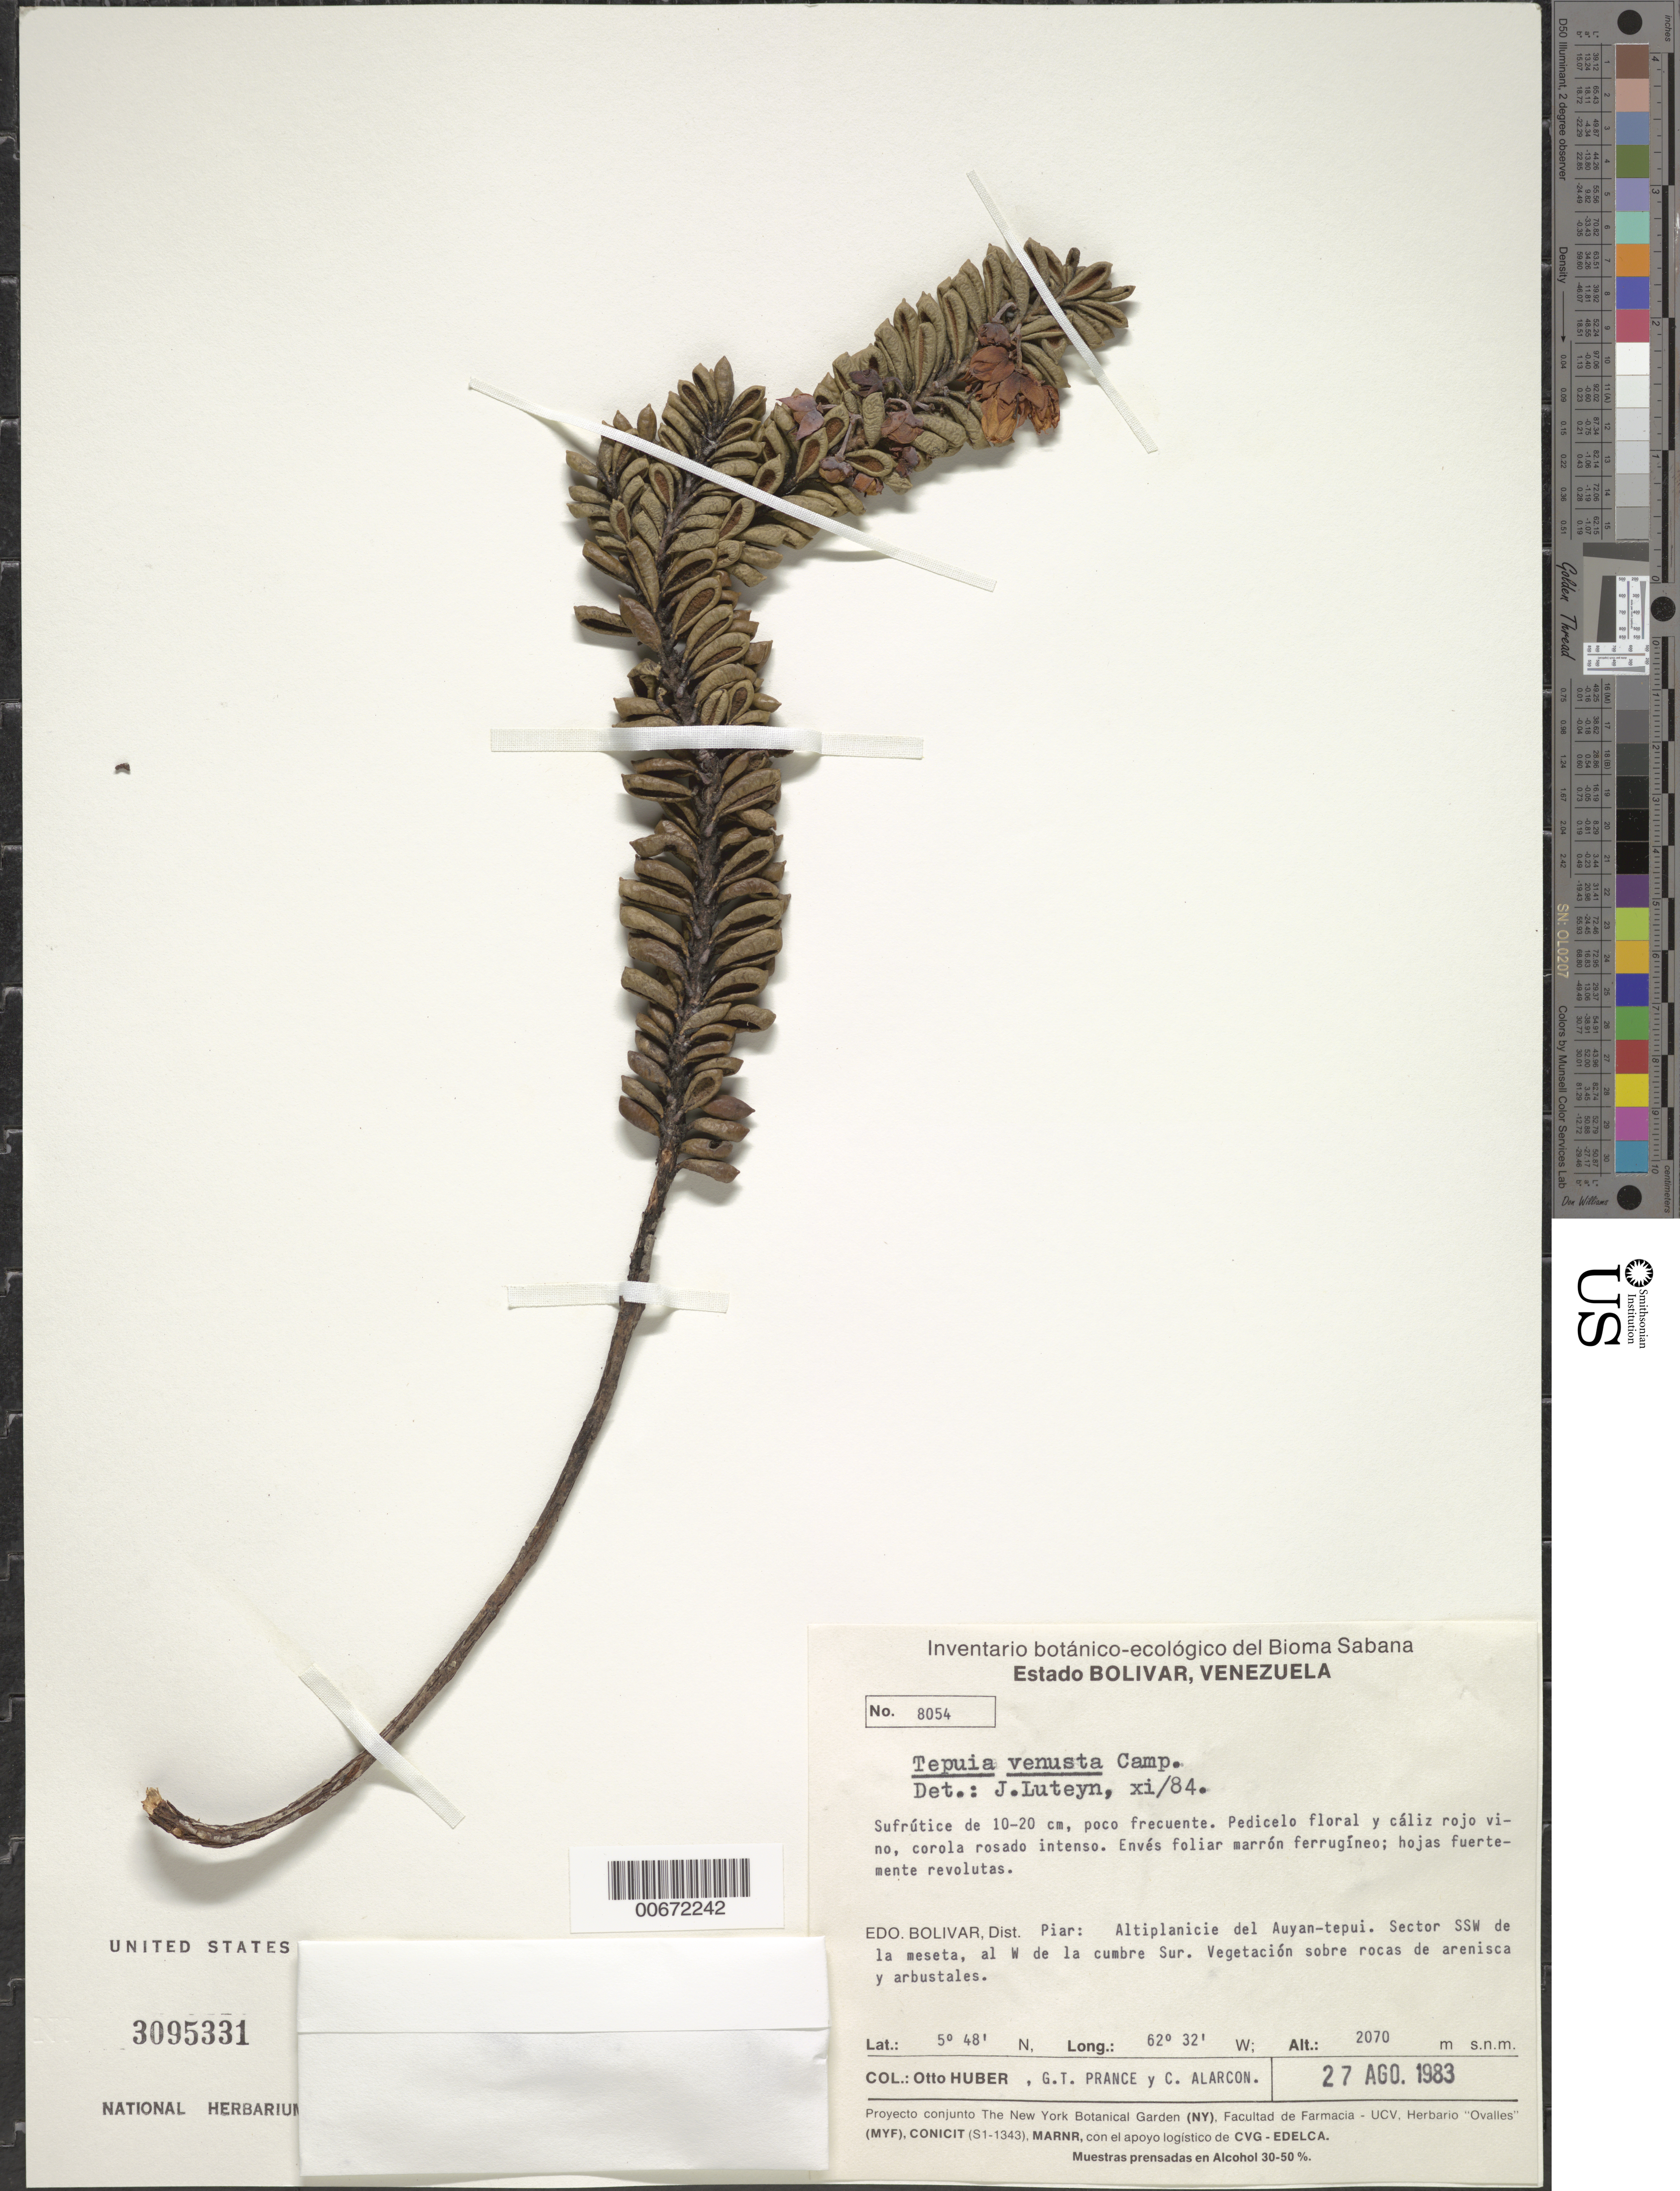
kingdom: Plantae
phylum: Tracheophyta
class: Magnoliopsida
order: Ericales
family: Ericaceae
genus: Tepuia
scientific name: Tepuia venusta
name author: Camp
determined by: Luteyn, J. L.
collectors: O. Huber, G. T. Prance & C. Alarcon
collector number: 8054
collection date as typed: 26-Aug-83 or 27-Aug-83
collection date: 1983-08-26 or 1983-08-27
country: Venezuela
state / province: Bolívar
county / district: Piar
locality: Auyan-tepuí, sect. SSW de la meseta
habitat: Vegetation sobre roca de arenisca, praderas húmedas y arbustales enanos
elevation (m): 2070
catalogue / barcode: US 3095331